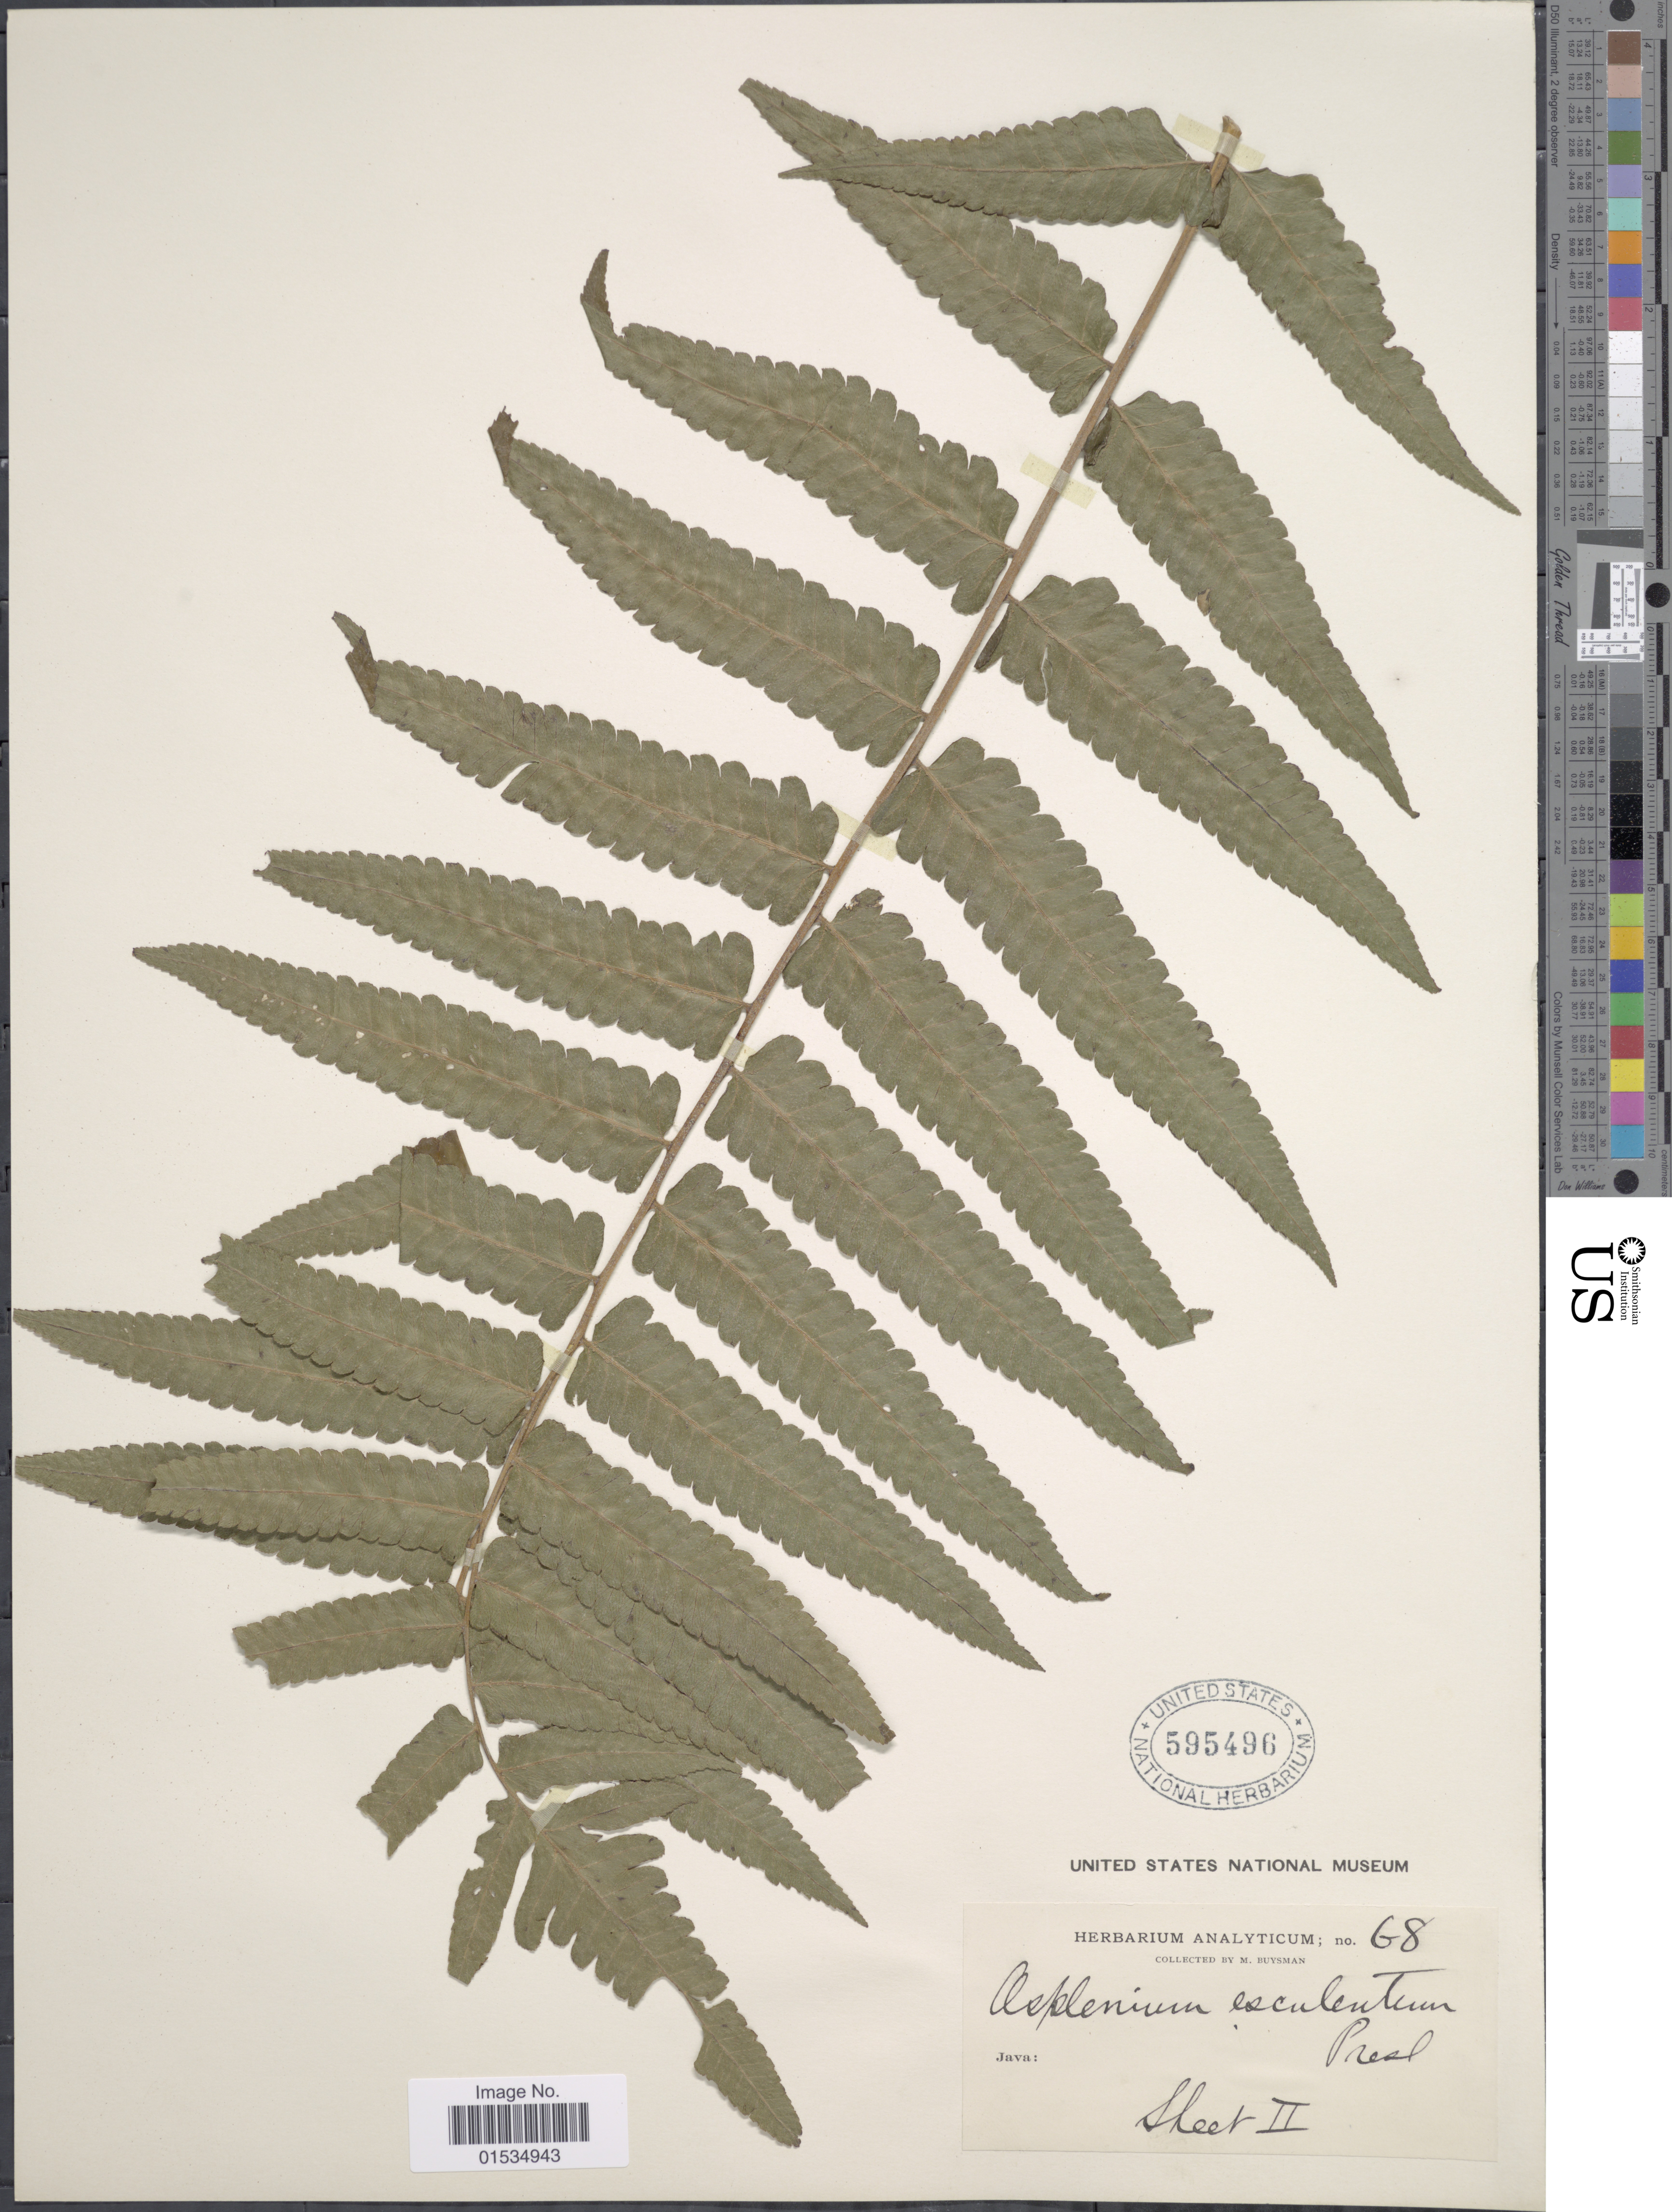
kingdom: Plantae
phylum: Tracheophyta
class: Polypodiopsida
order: Polypodiales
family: Athyriaceae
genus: Diplazium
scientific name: Diplazium esculentum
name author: (Retz.) Sw.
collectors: M. Buysman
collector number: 68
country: Indonesia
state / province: Java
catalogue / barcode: US 595496